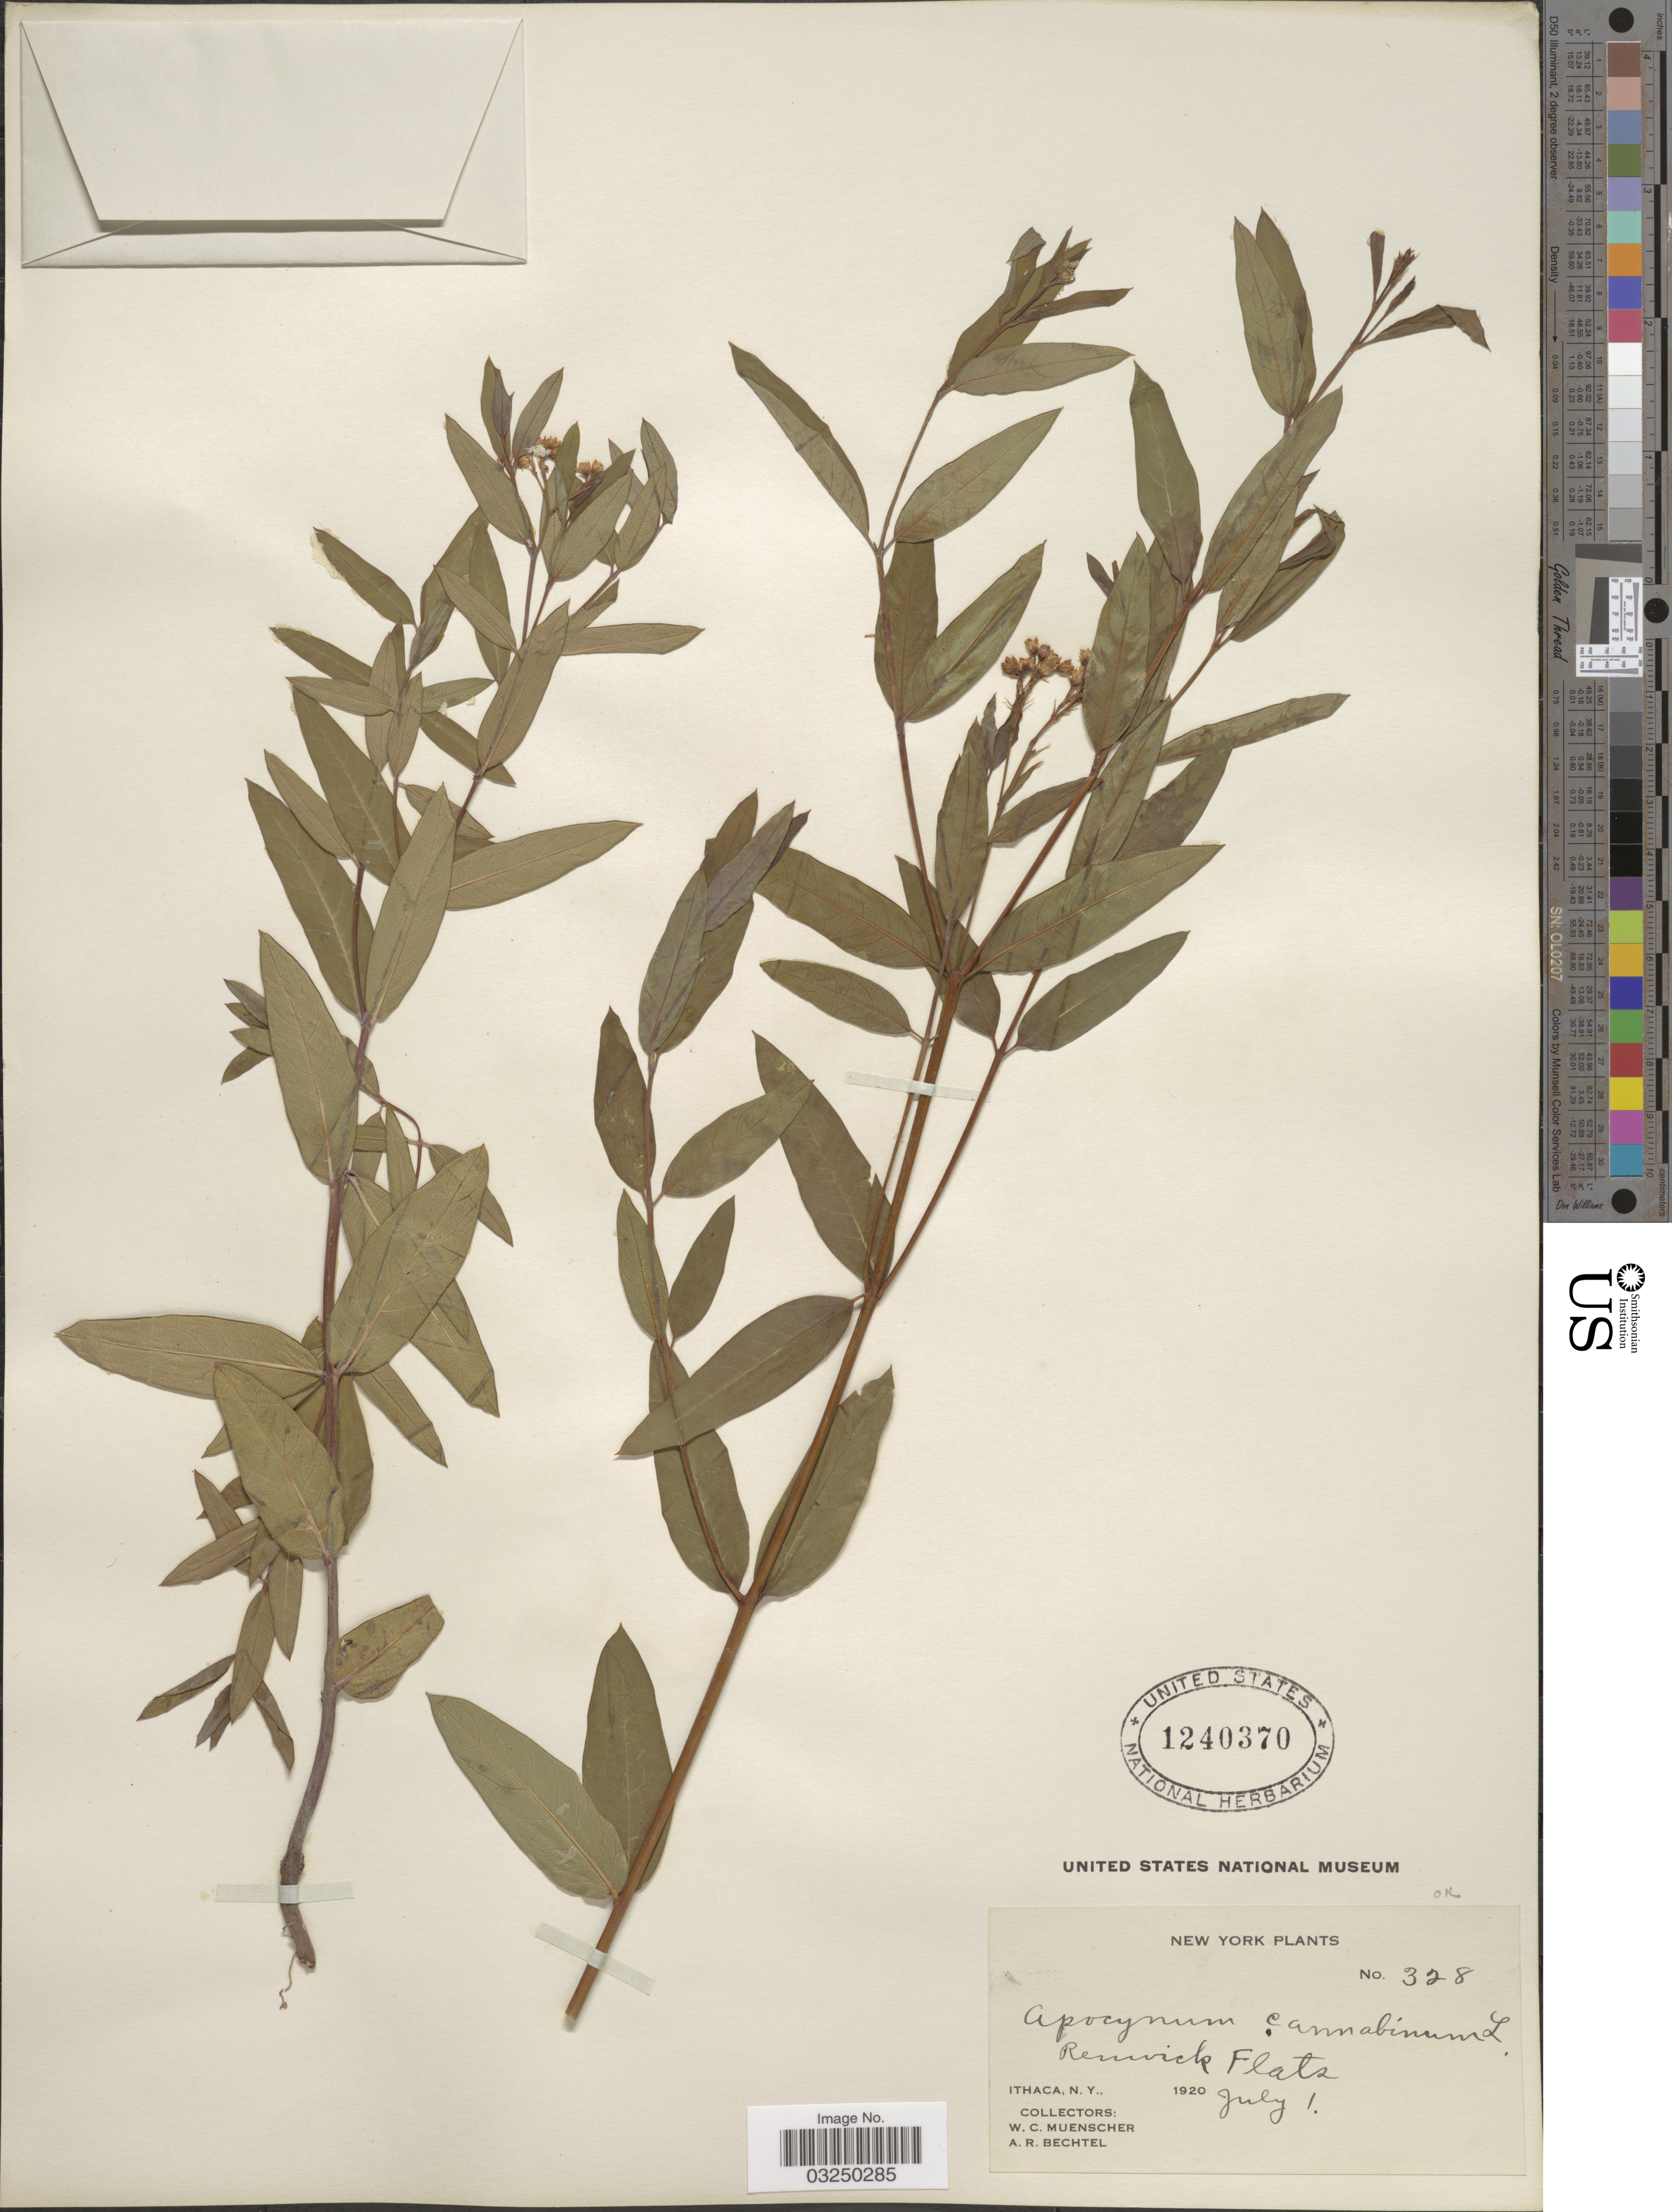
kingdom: Plantae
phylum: Tracheophyta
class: Magnoliopsida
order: Gentianales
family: Apocynaceae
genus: Apocynum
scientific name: Apocynum sp.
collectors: W. Muenscher & A. Bechtel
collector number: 328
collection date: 1920-07-01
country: United States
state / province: New York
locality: Renwick Flats, Ithaca.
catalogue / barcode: US 1240370